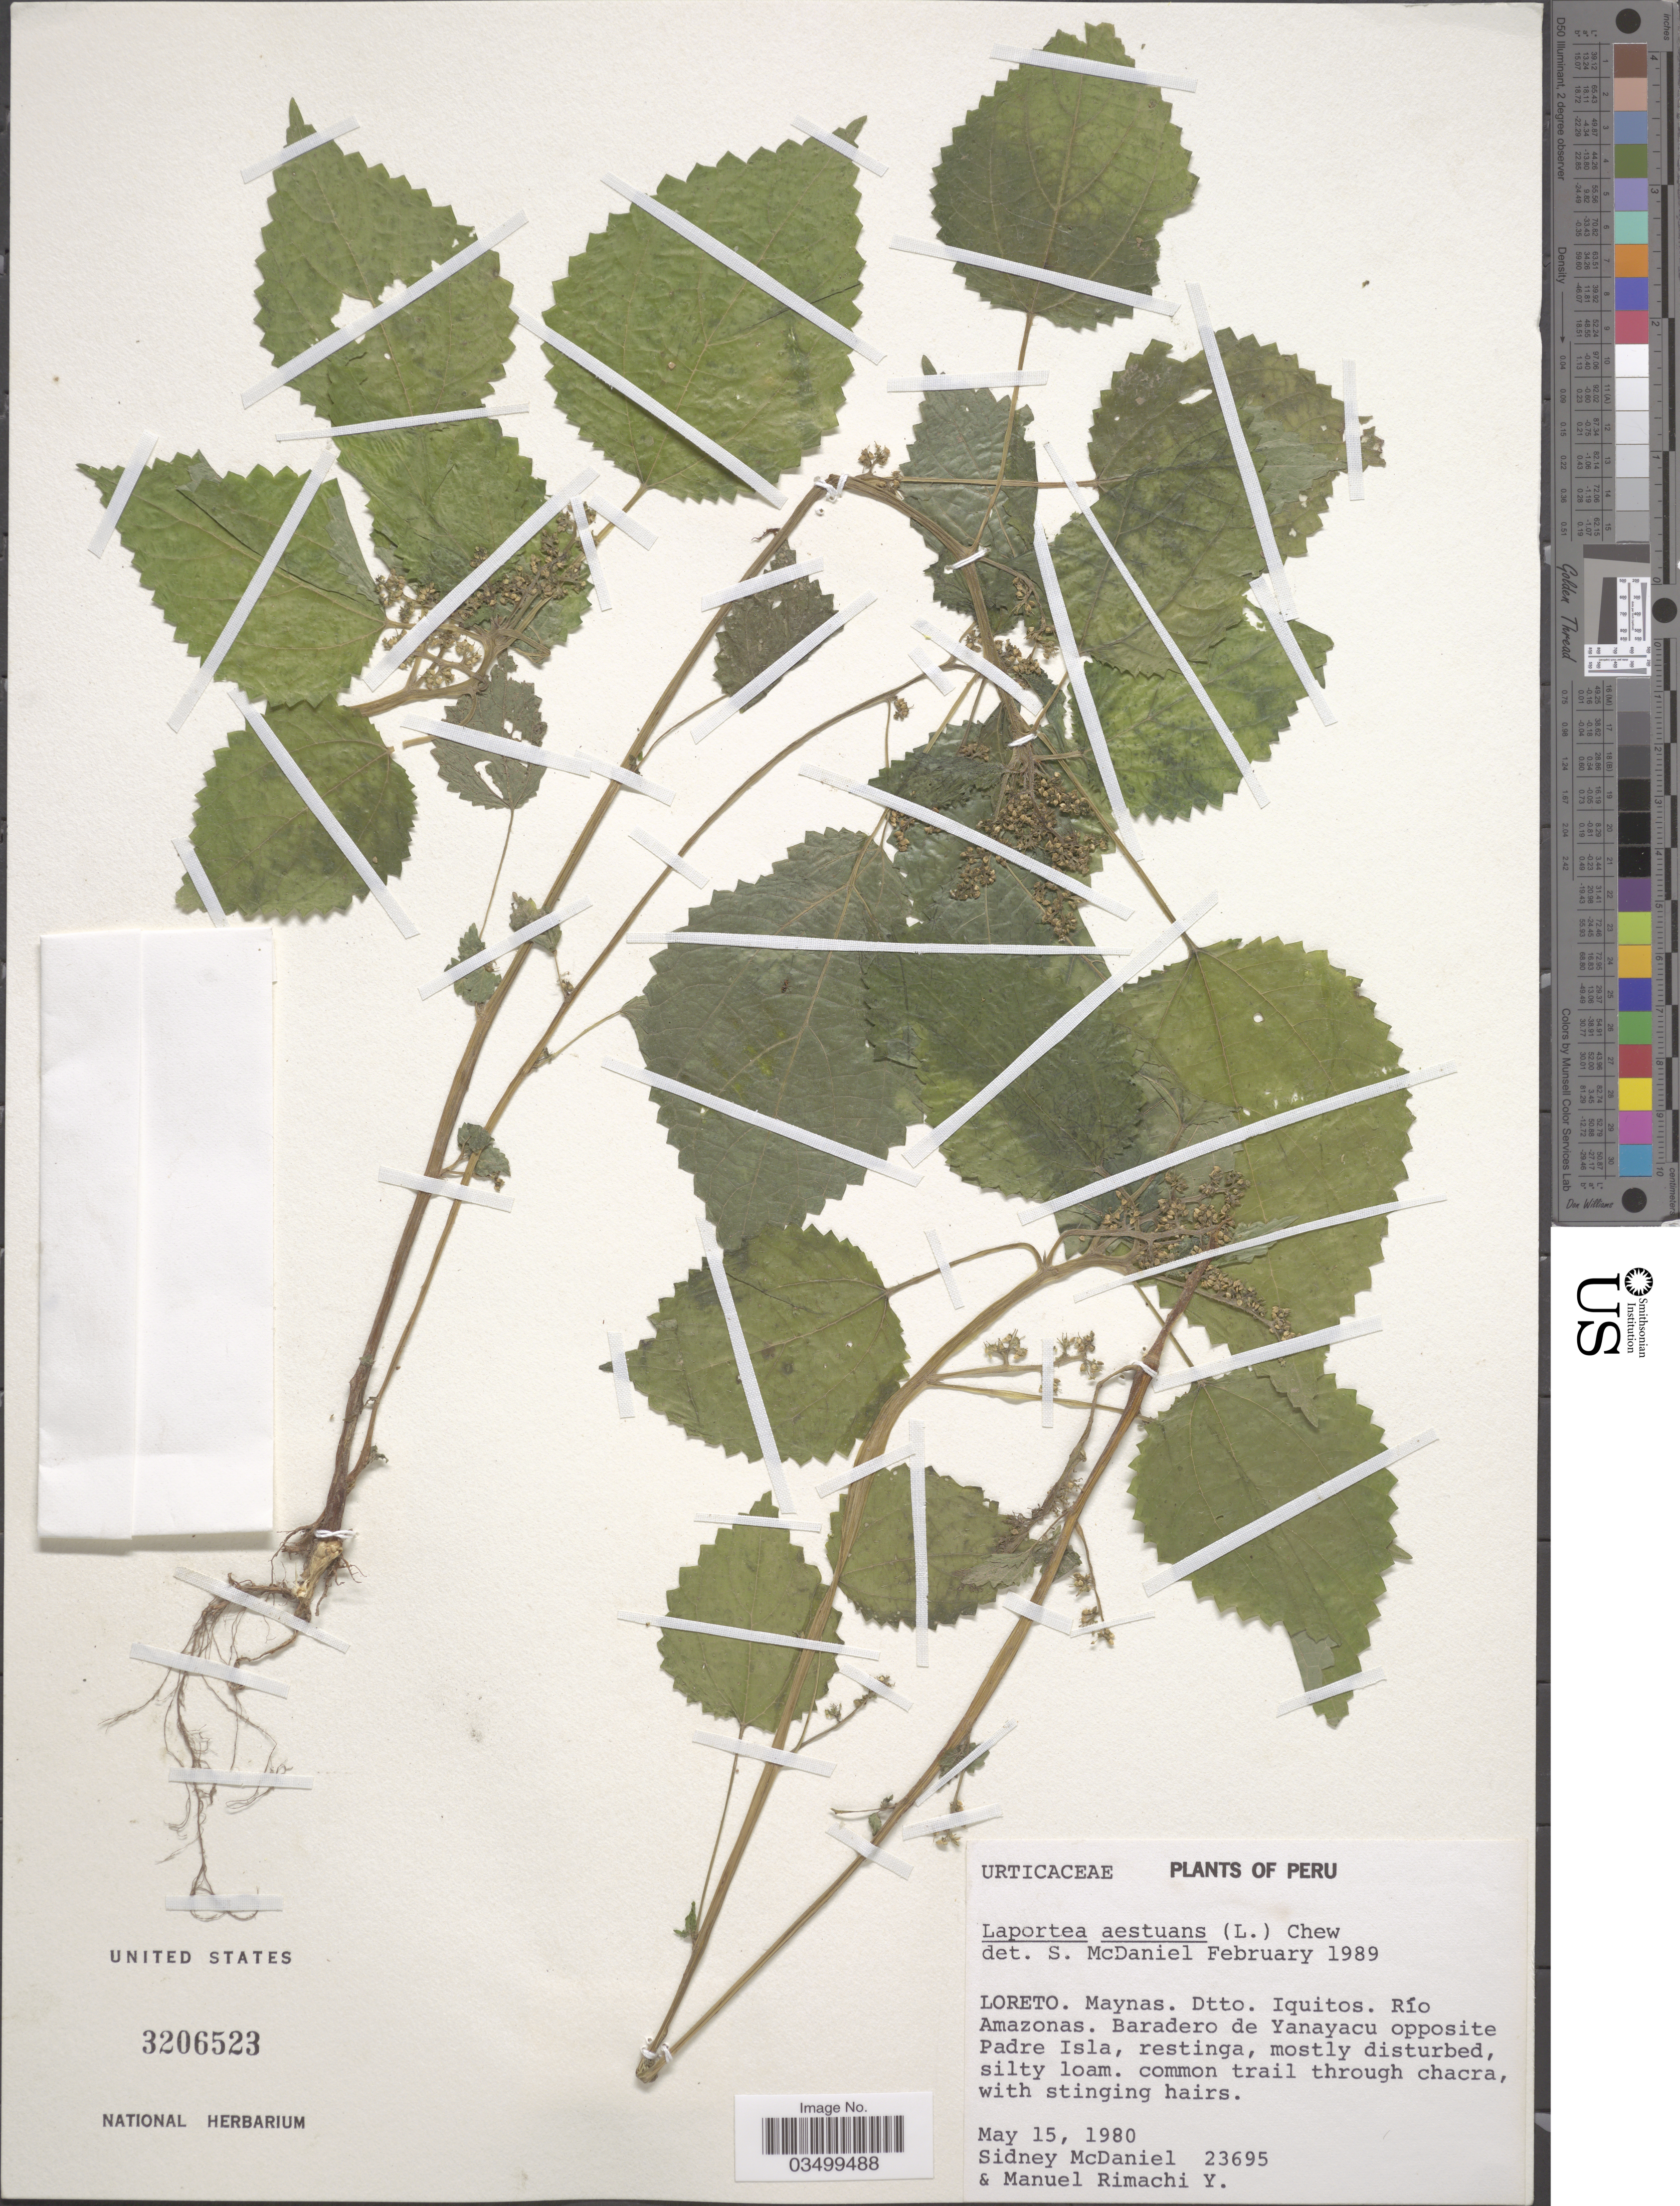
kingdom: Plantae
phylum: Tracheophyta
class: Magnoliopsida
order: Rosales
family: Urticaceae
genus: Laportea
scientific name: Laportea aestuans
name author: (L.) Chew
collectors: S. McDaniel & M. Rimachi Y.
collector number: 23695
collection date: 1980-05-15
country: Peru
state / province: Loreto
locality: Maynas. Dtto. Iquitos. Río Amazonas. Baradero de Yanayacu opposite Padre Isla.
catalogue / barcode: US 3206523